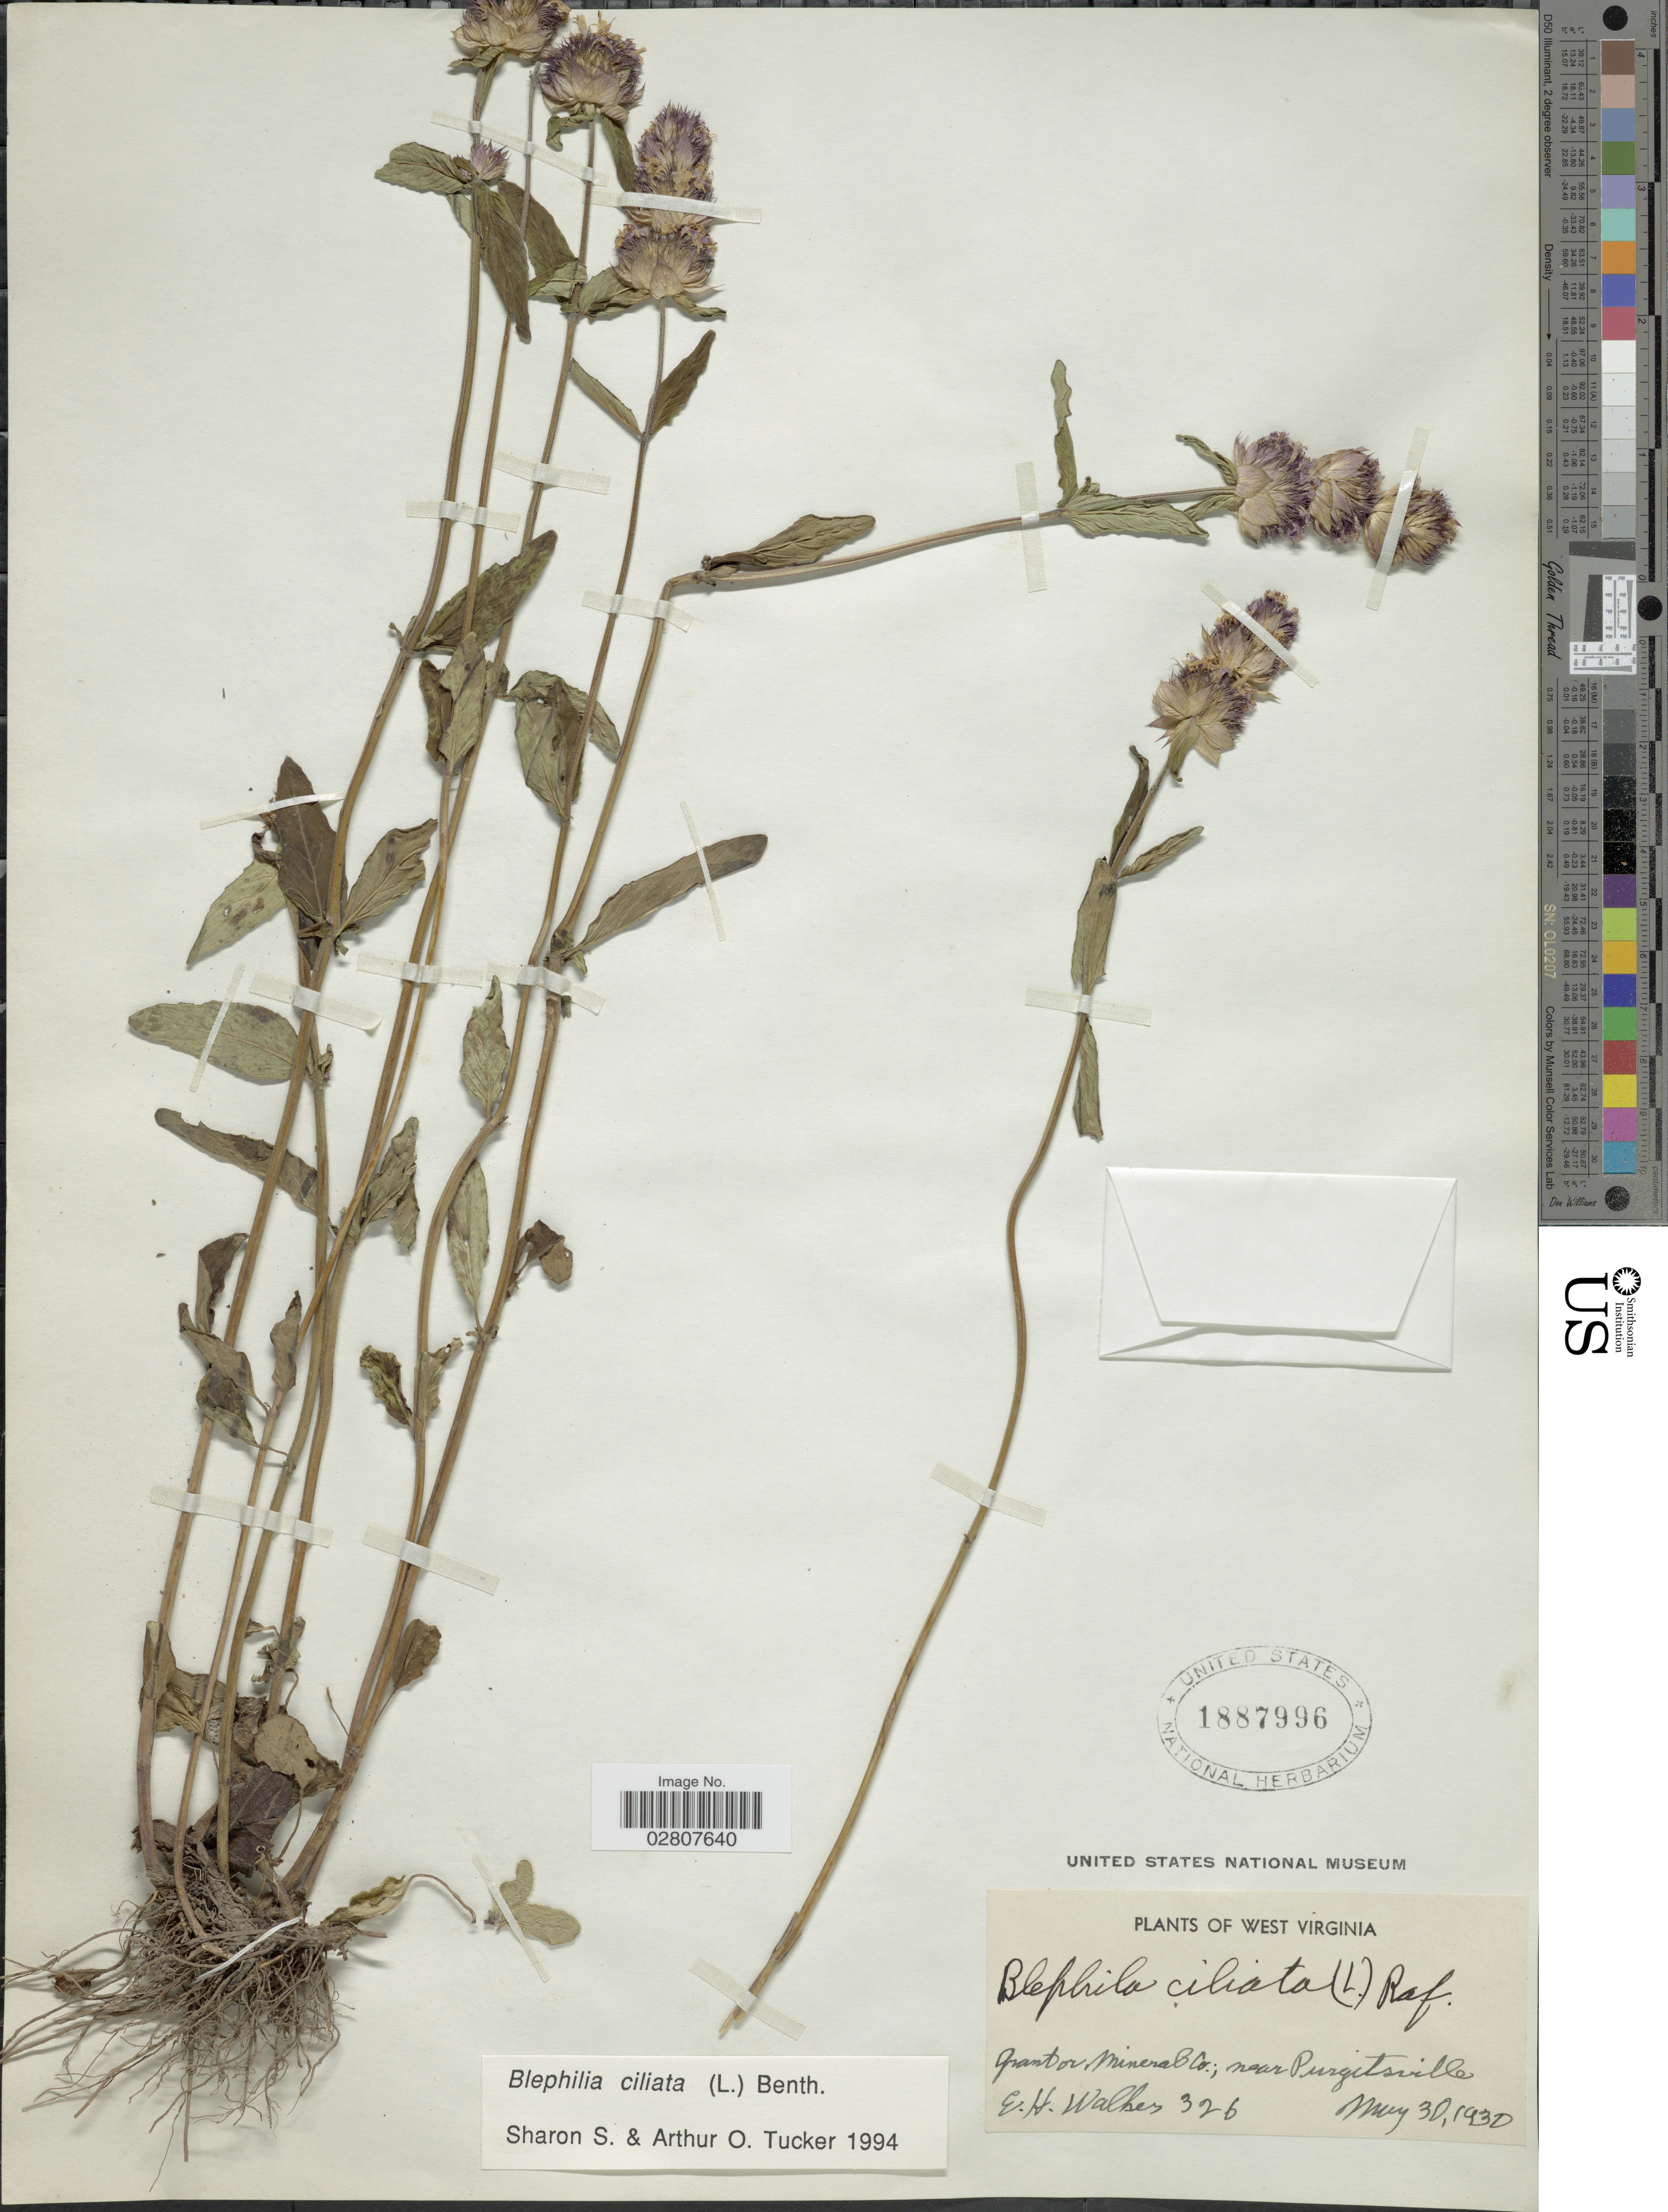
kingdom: Plantae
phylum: Tracheophyta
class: Magnoliopsida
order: Lamiales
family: Lamiaceae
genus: Blephilia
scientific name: Blephilia ciliata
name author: (L.) Raf. ex Benth.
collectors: E. H. Walker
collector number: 326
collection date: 1930-05-30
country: United States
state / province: West Virginia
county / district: Grant / Mineral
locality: Grant or Mineral Co.; near Purgitsville.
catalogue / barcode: US 1887996